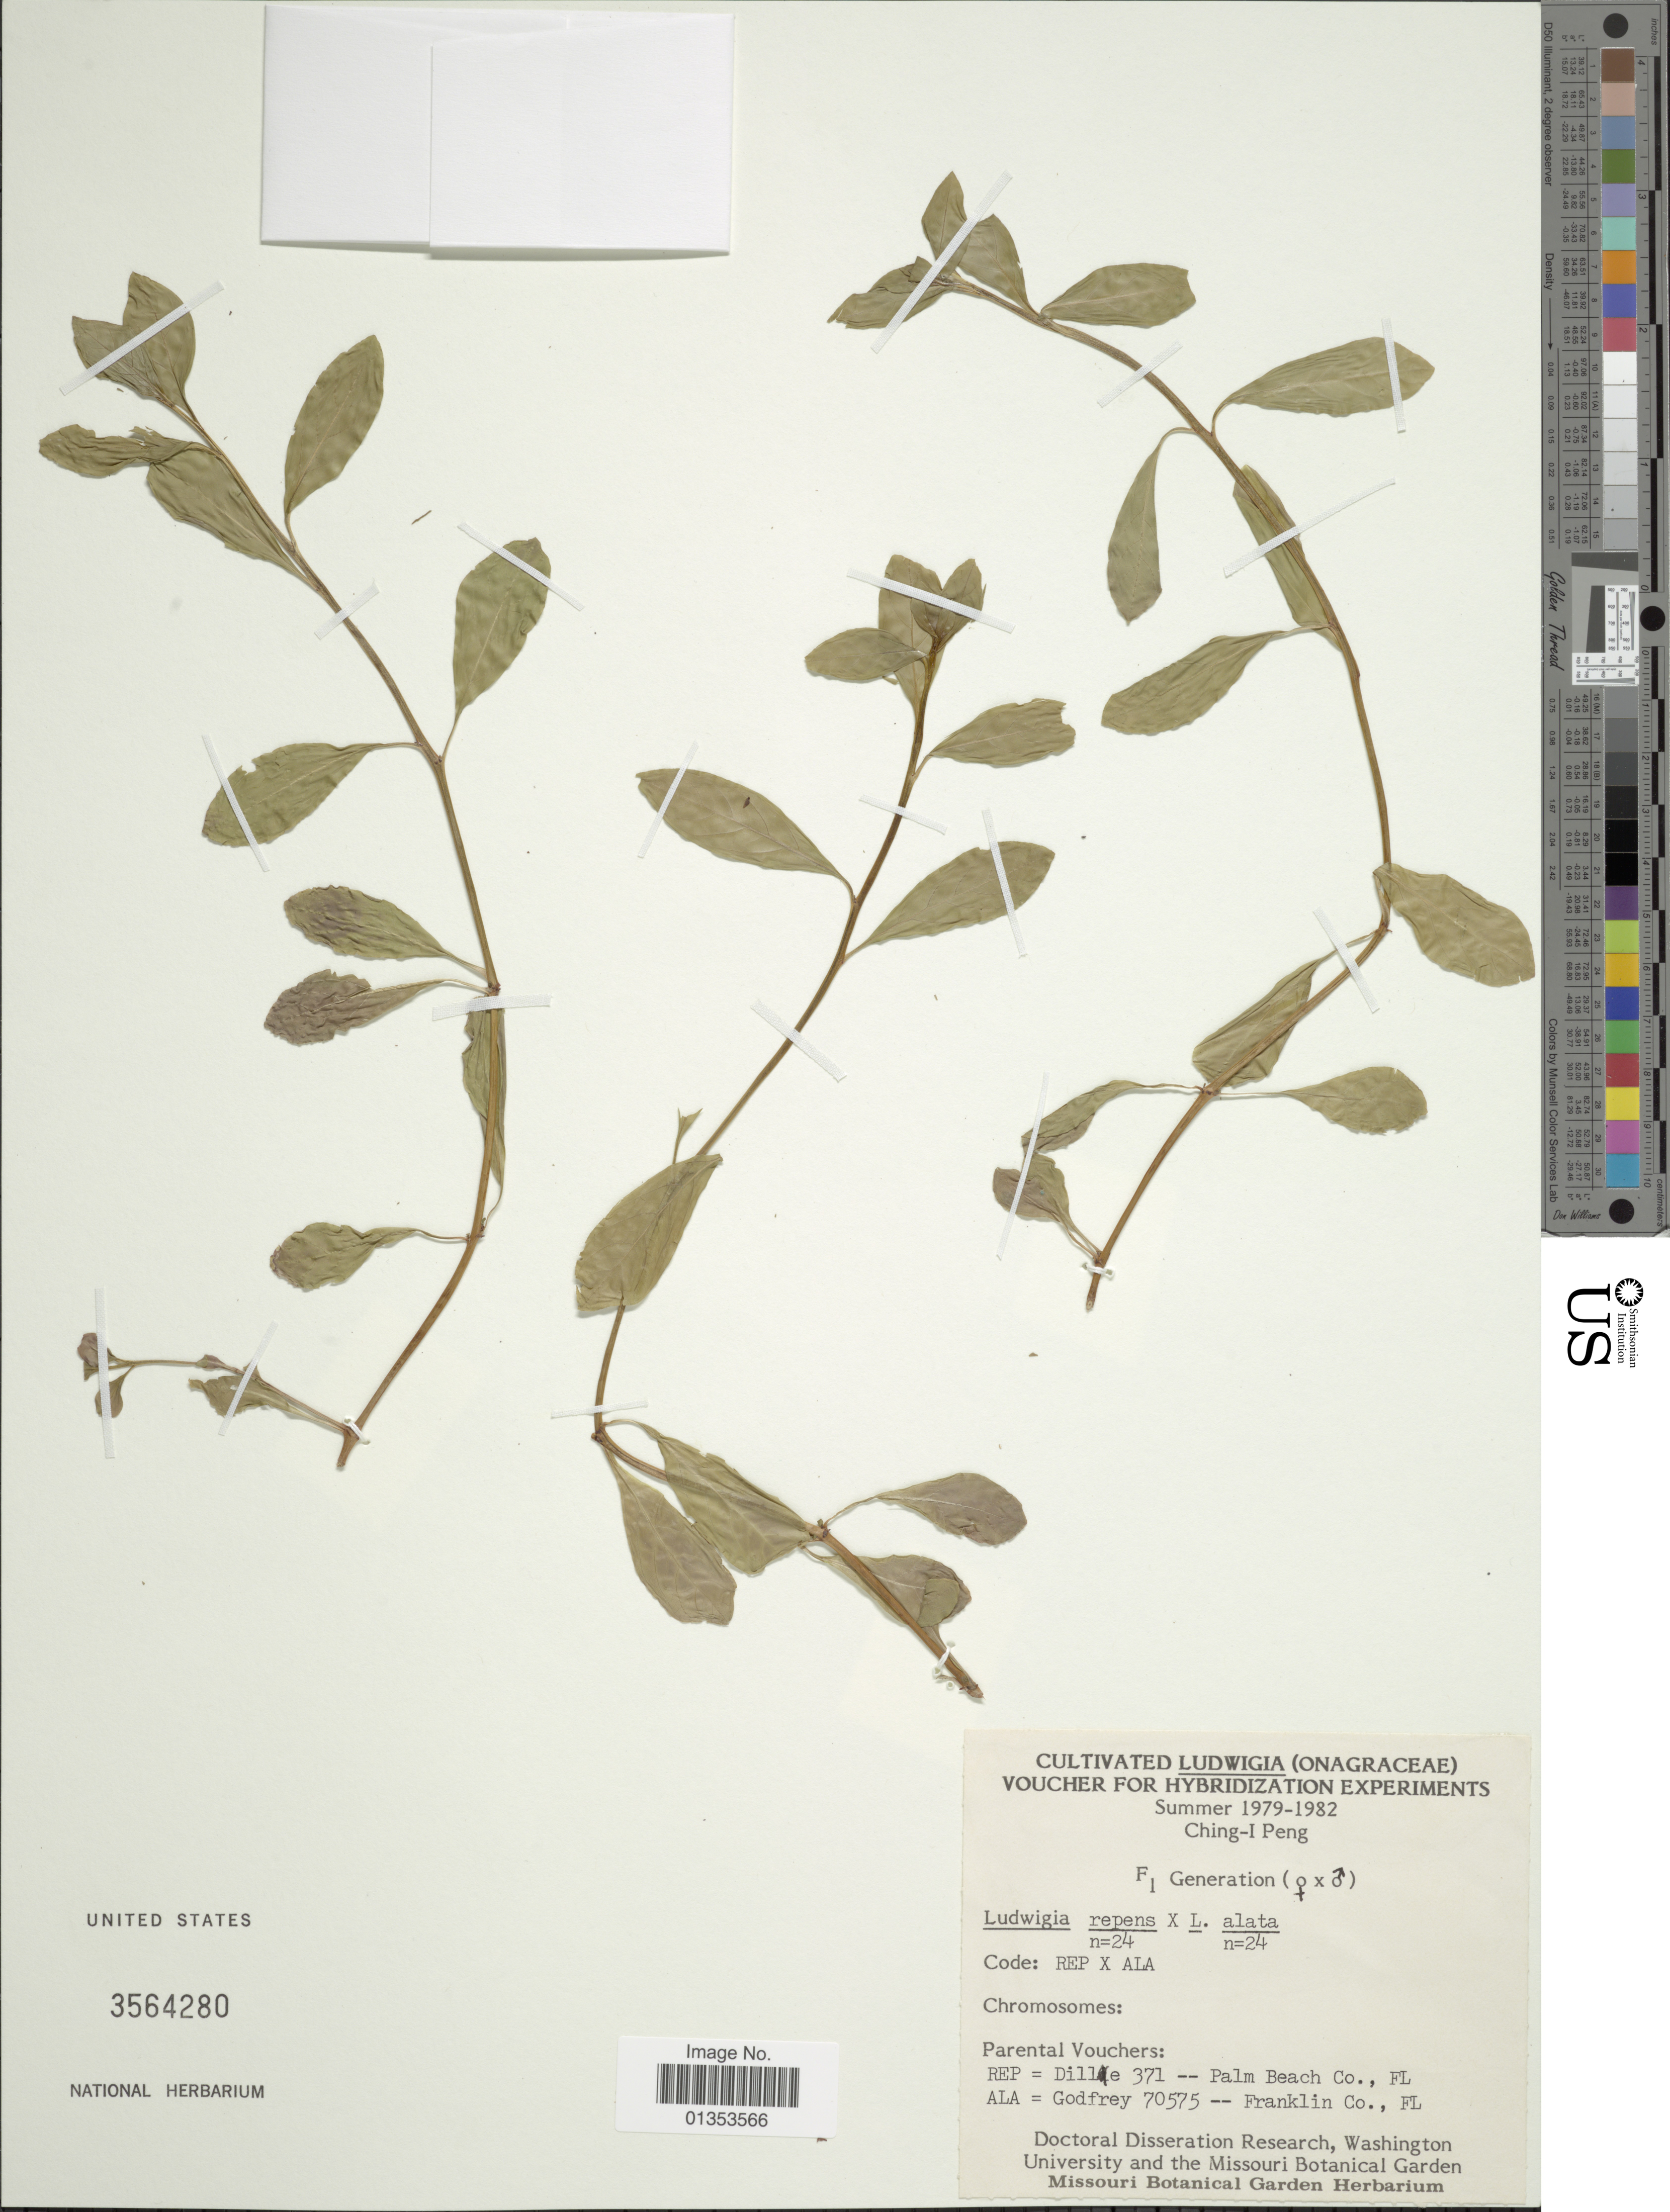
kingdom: Plantae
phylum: Tracheophyta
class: Magnoliopsida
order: Myrtales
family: Onagraceae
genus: Ludwigia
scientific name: Ludwigia repens x L. alata Elliott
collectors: C.-I Peng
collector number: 371*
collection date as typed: Summer 1979 - 1982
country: United States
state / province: Missouri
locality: Cultivated at Missouri Botanical Garden Herbarium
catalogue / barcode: US 3564280